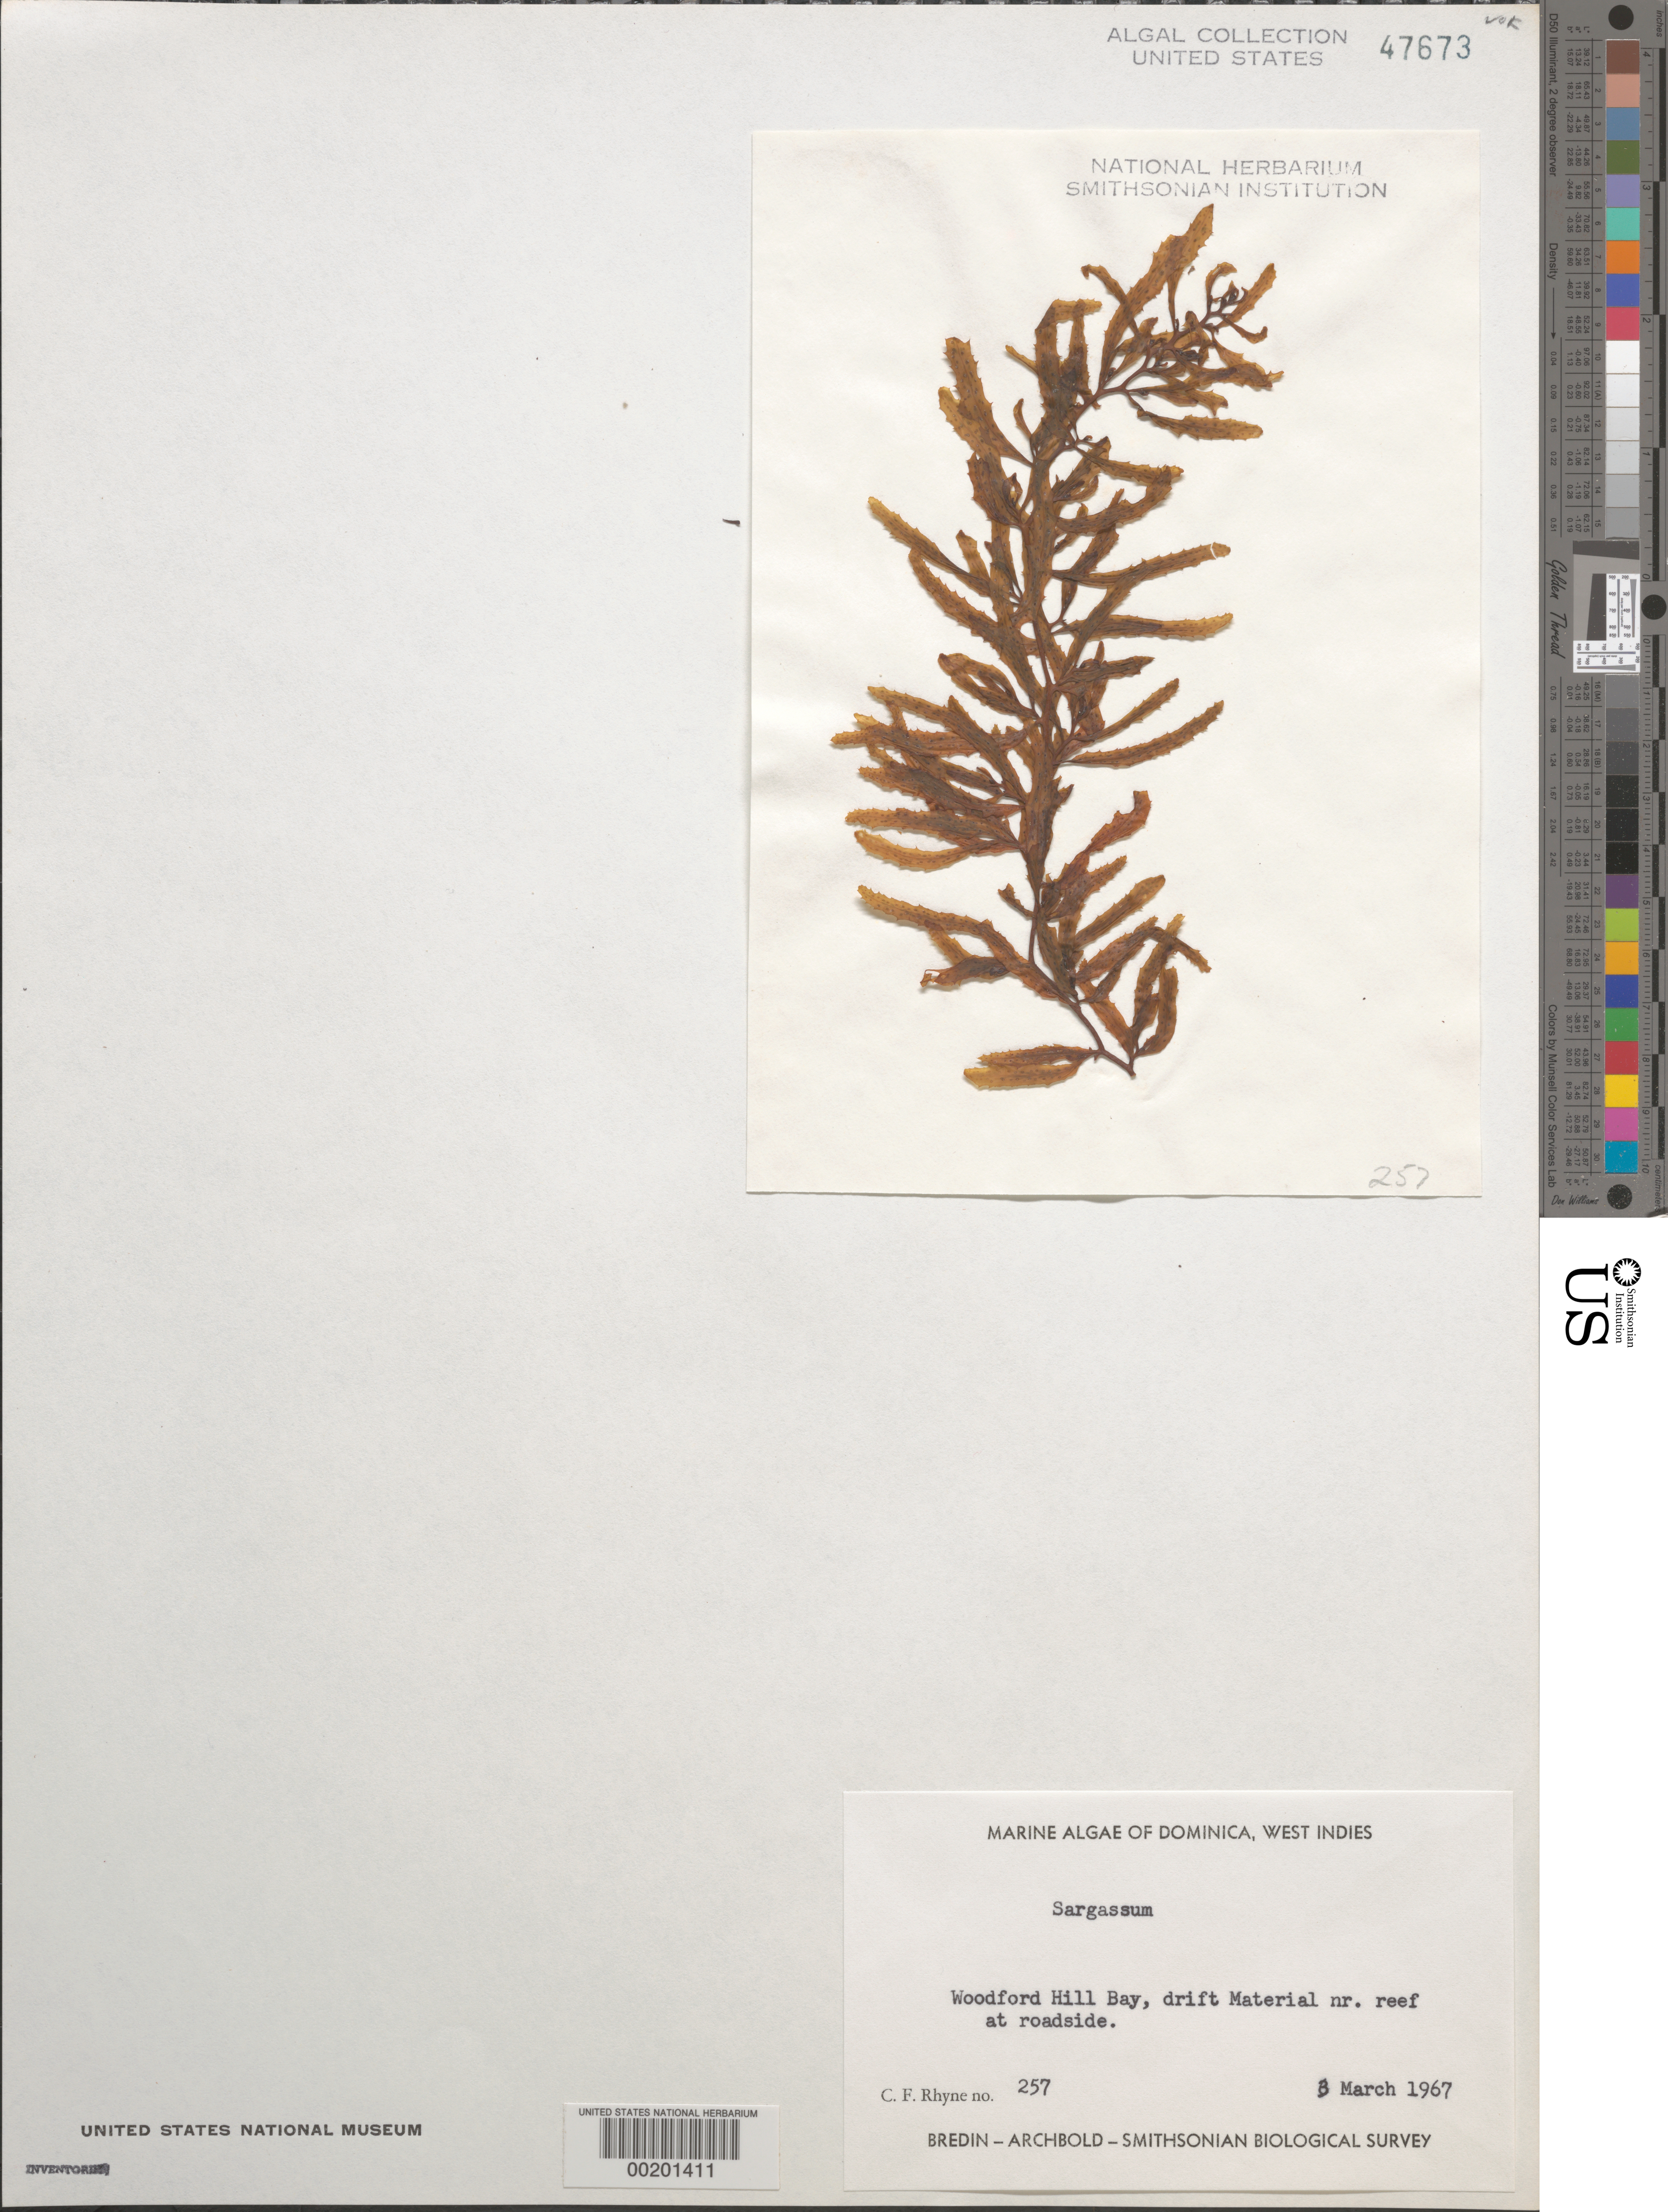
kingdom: Chromista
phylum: Ochrophyta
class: Phaeophyceae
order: Fucales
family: Sargassaceae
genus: Sargassum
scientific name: Sargassum sp.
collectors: C. Rhyne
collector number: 257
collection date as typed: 03 Mar 1967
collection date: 1967-03-03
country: Dominica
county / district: St. Andrew's Parish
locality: Woodford Hill Bay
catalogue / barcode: US 47673